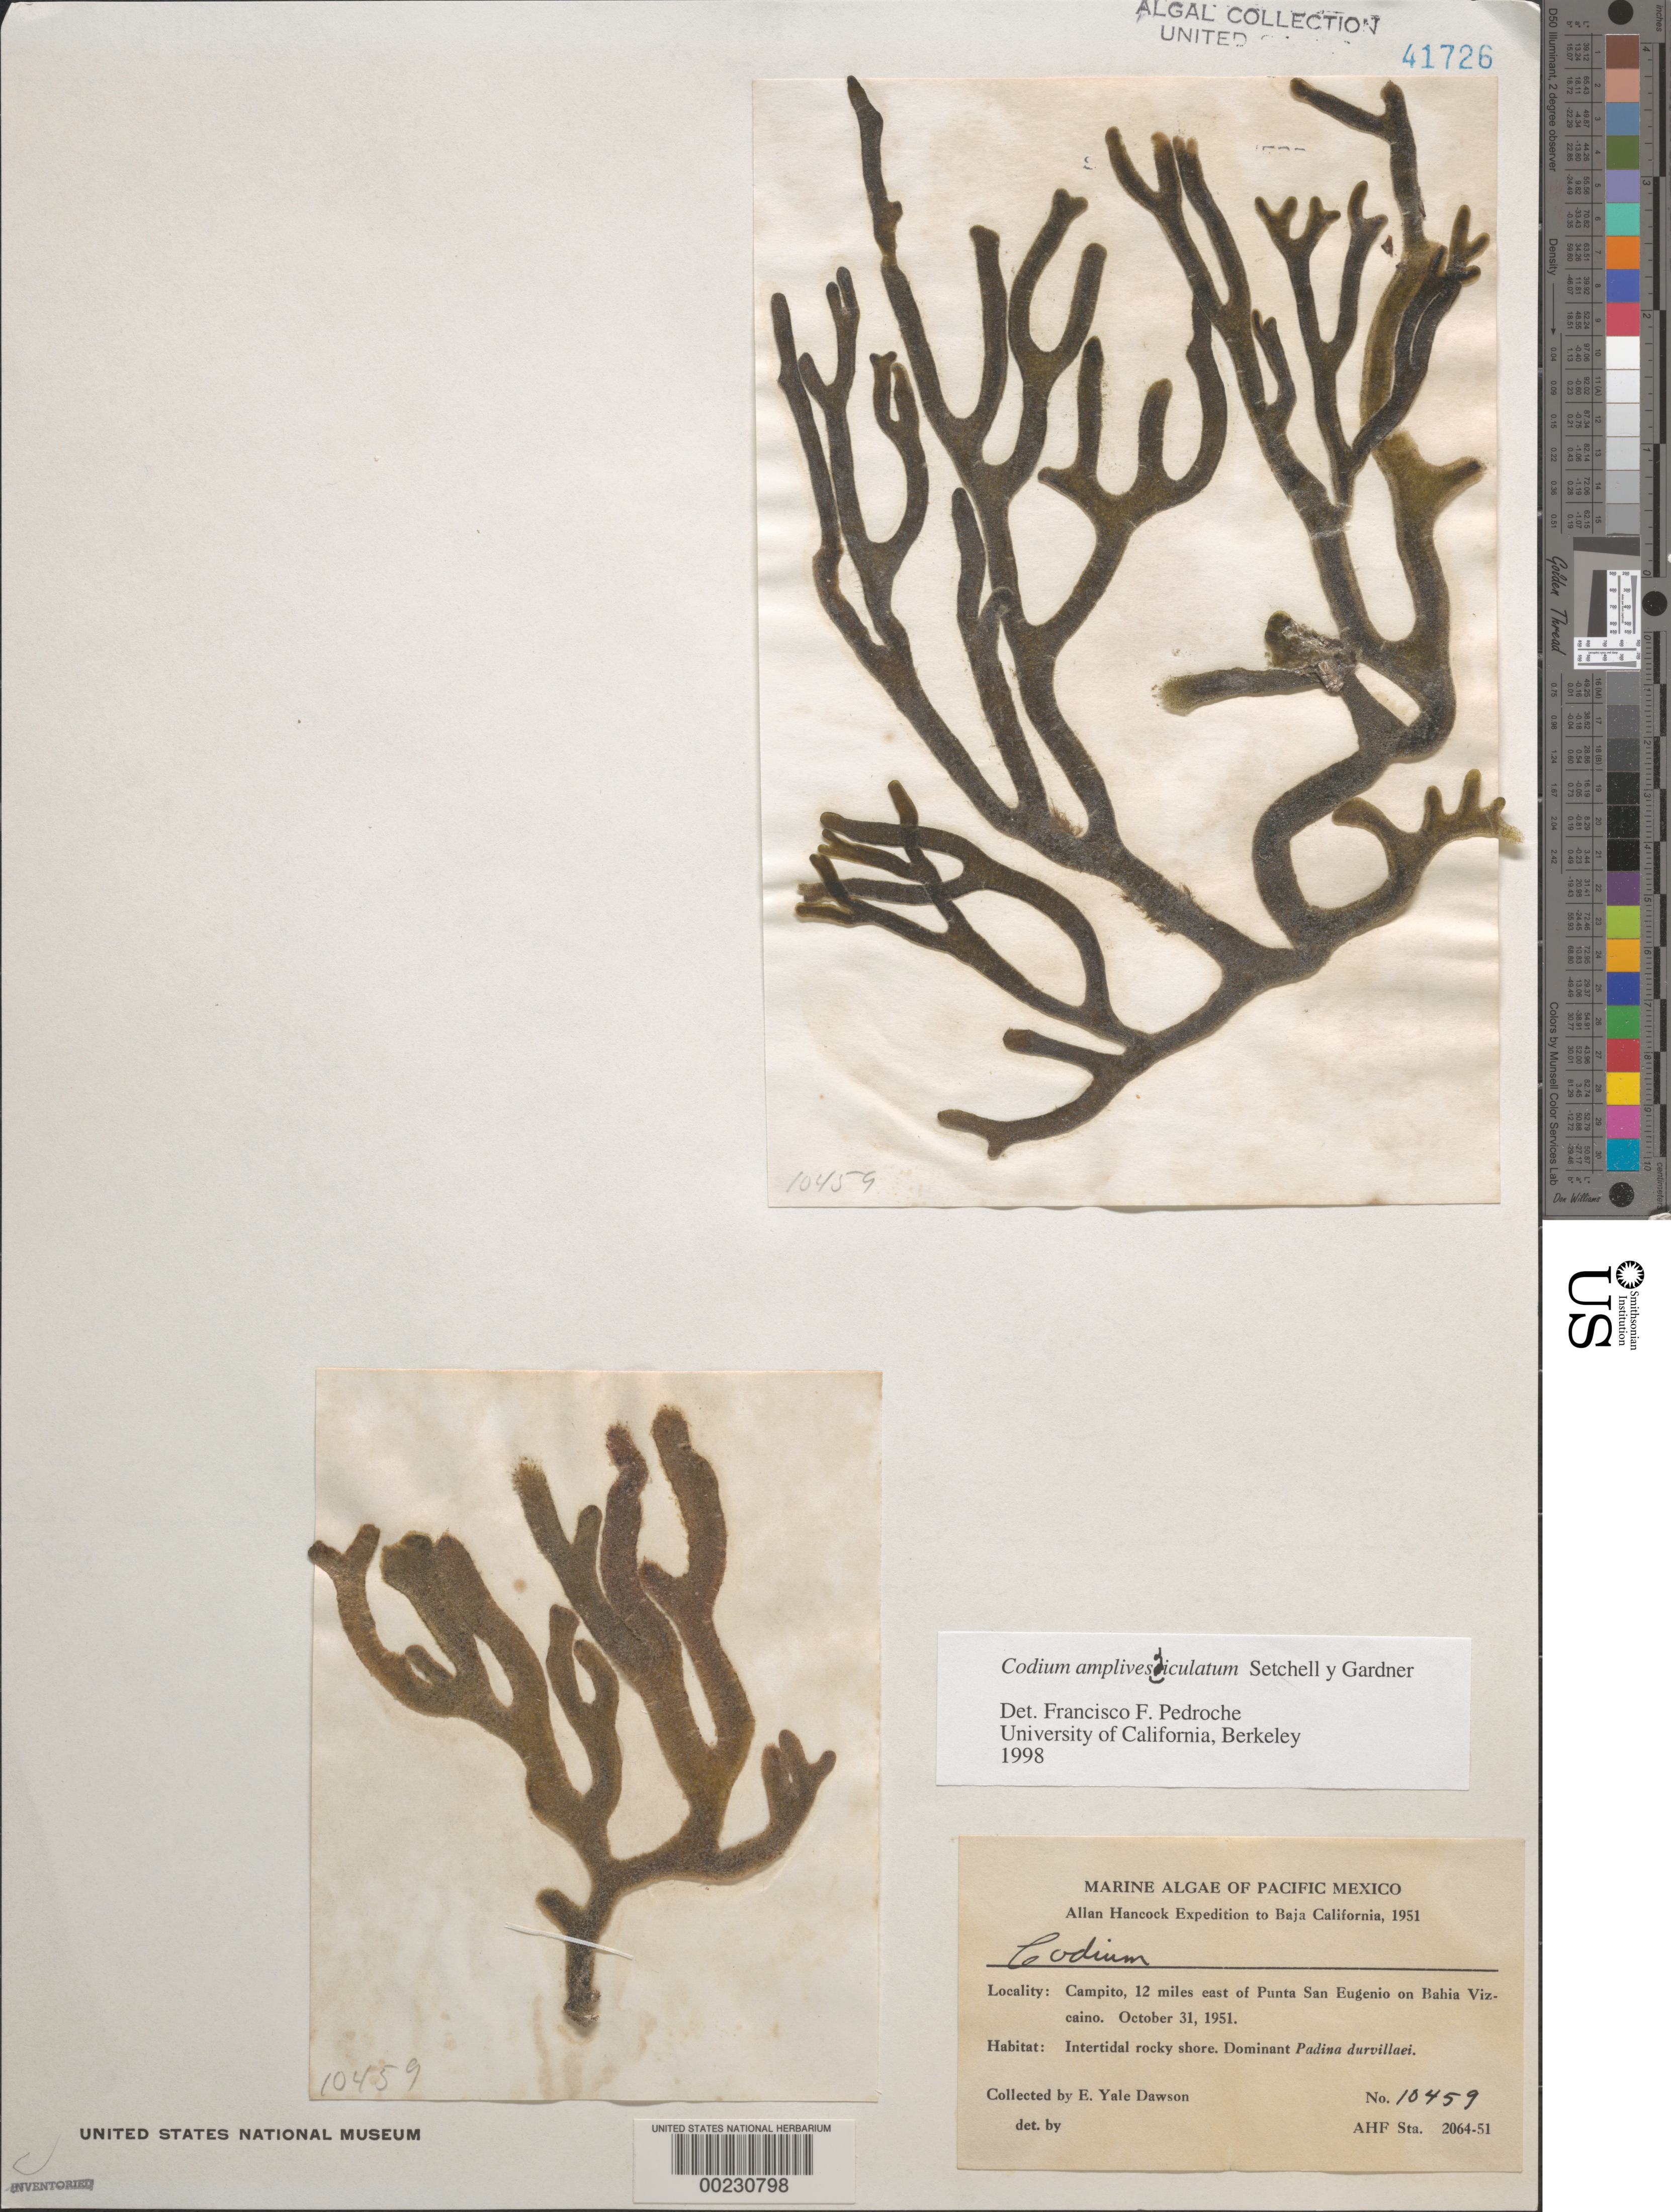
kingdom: Plantae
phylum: Chlorophyta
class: Ulvophyceae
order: Bryopsidales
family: Codiaceae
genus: Codium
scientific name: Codium amplivesiculatum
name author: Setch. & N.L. Gardner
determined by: Pedroche, F. F.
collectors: E. Y. Dawson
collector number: EYD 10459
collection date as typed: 31 Oct 1951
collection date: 1951-10-31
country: Mexico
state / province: Baja California Sur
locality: Campito, 12 miles east of Punta San Eugenio, Bahia Sebastian Vizcaino (Bahia Vizcaino)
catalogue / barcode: US 41726